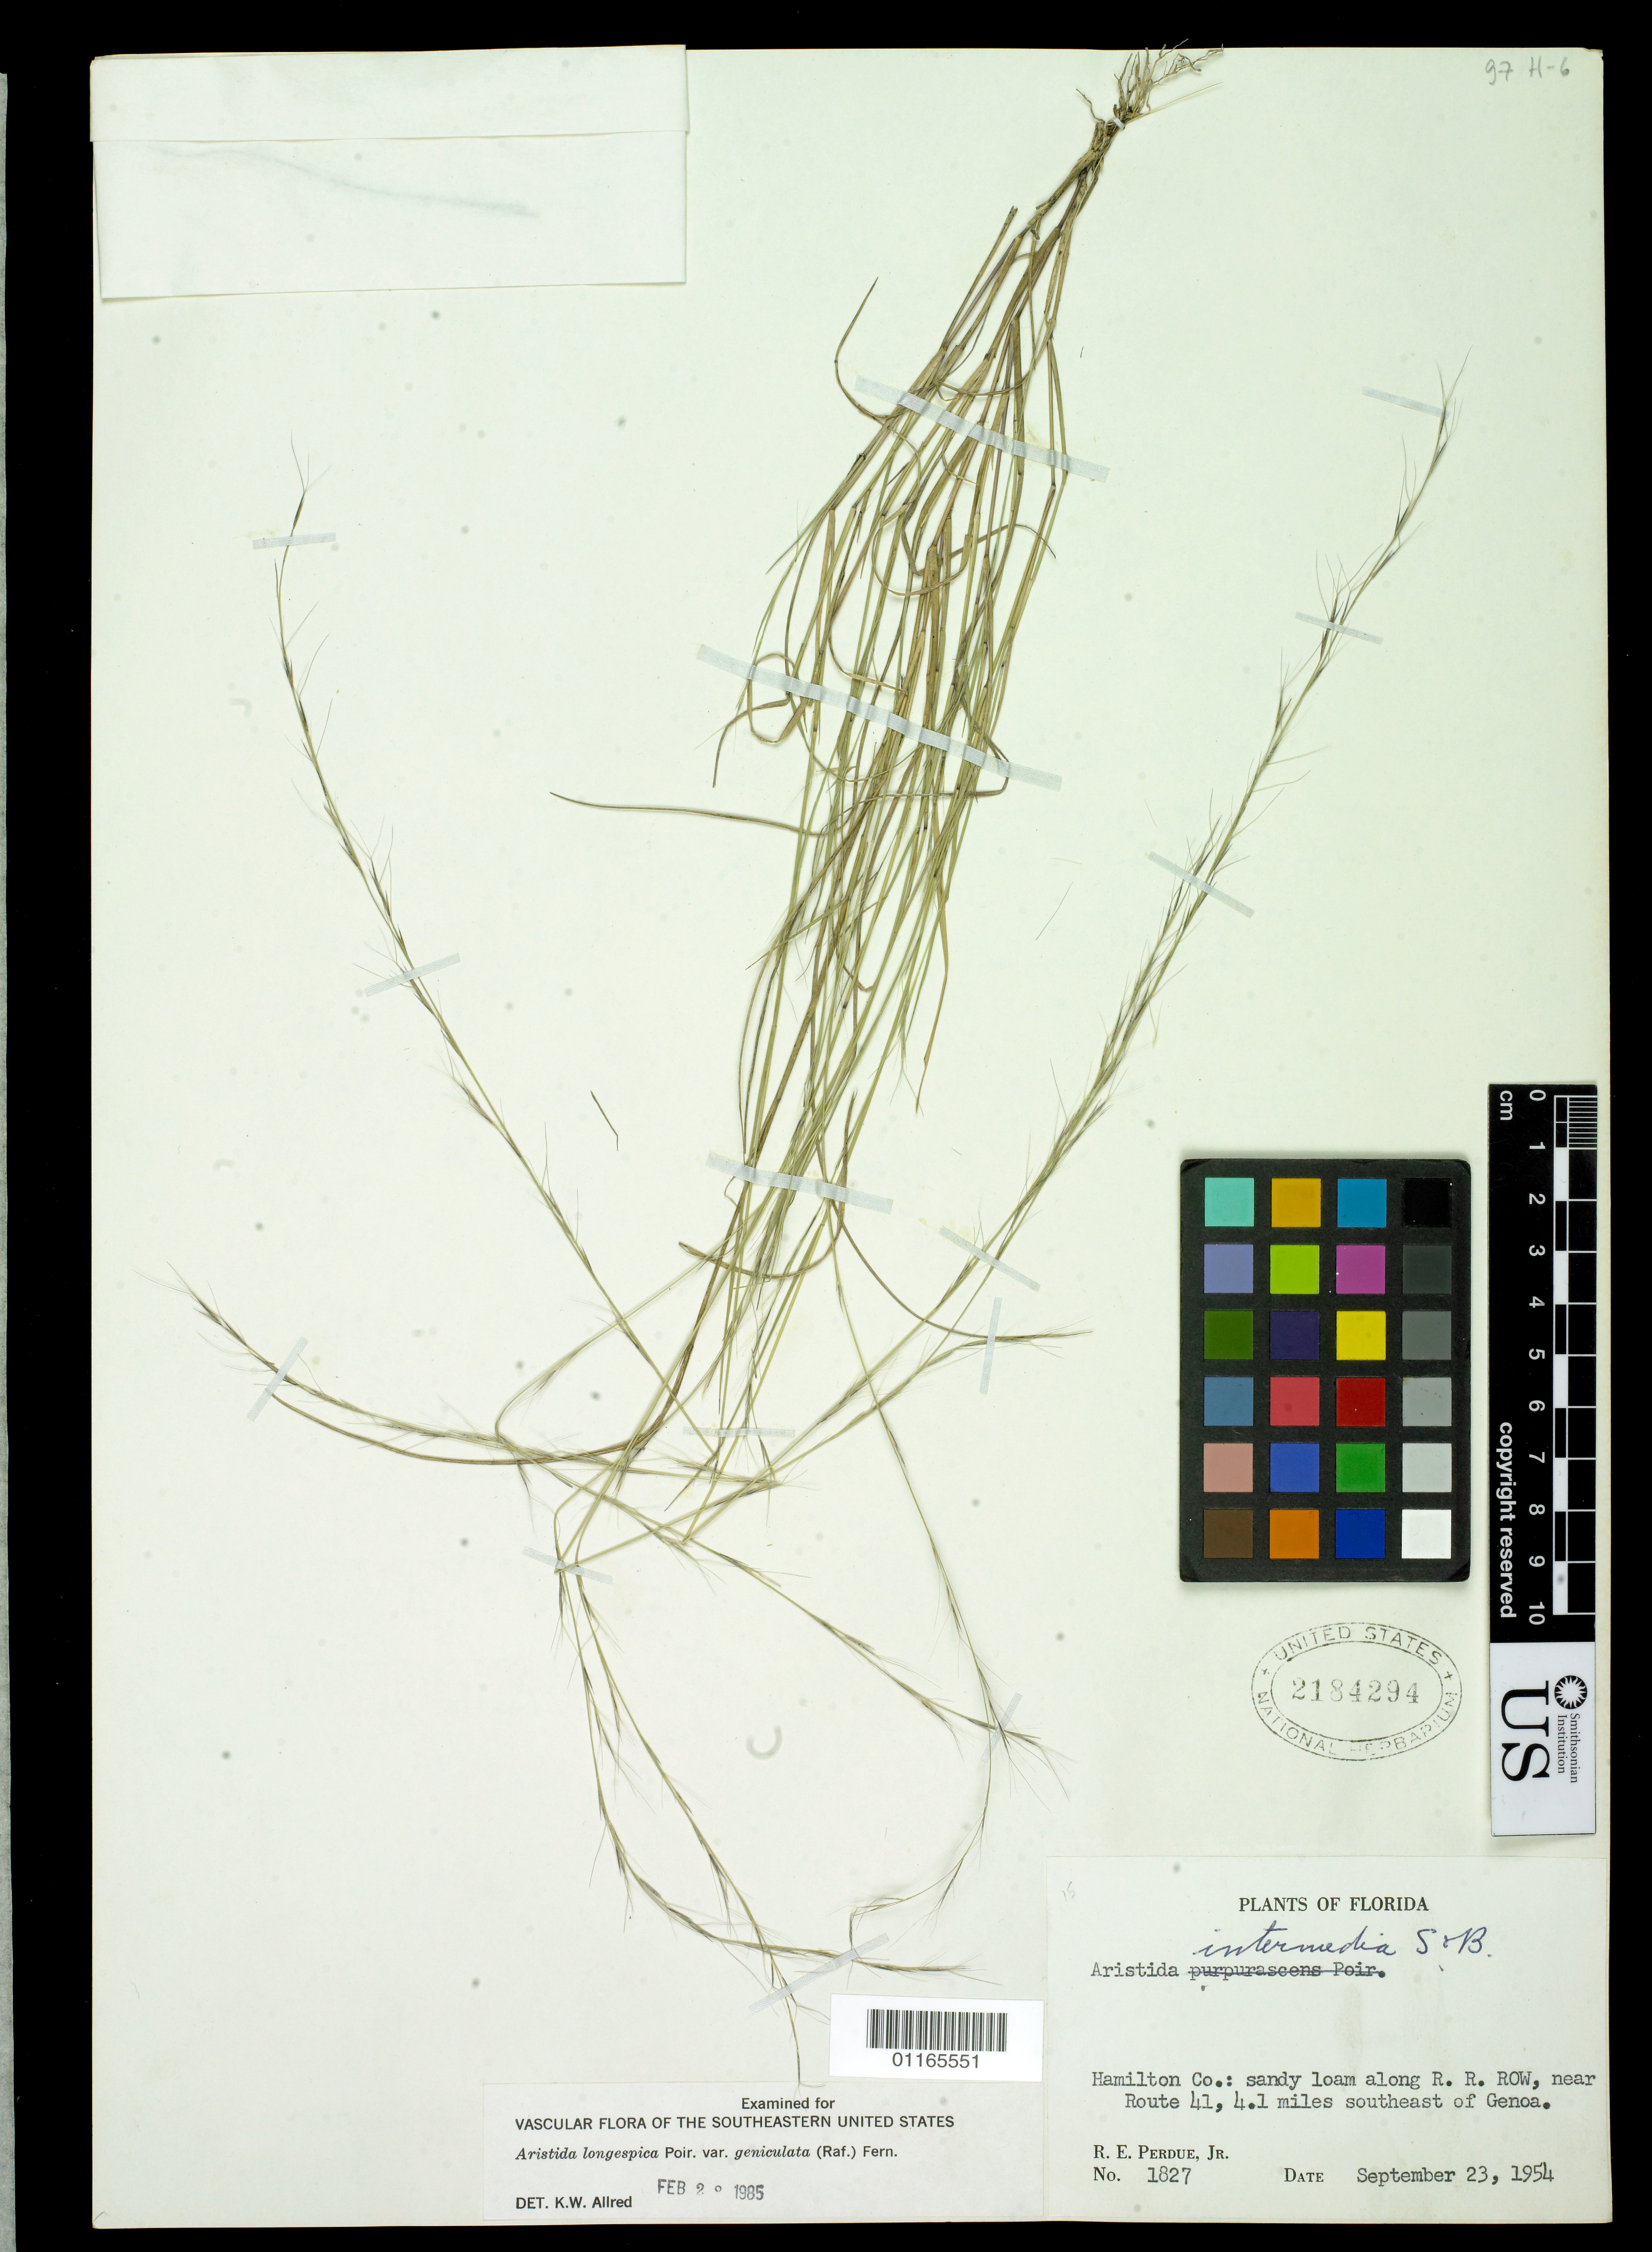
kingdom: Plantae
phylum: Tracheophyta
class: Liliopsida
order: Poales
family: Poaceae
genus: Aristida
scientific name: Aristida longespica var. geniculata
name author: (Raf.) Fernald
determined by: Allred, Kelly W., Director & Curator (NMCR), New Mexico State University (UNITED STATES)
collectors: R. E. Perdue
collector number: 1827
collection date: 1954-09-23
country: United States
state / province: Florida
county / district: Hamilton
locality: Along R. R. ROW, near Route 41, 4.1 miles southeast of Genoa.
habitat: sandy loam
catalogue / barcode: US 2184294